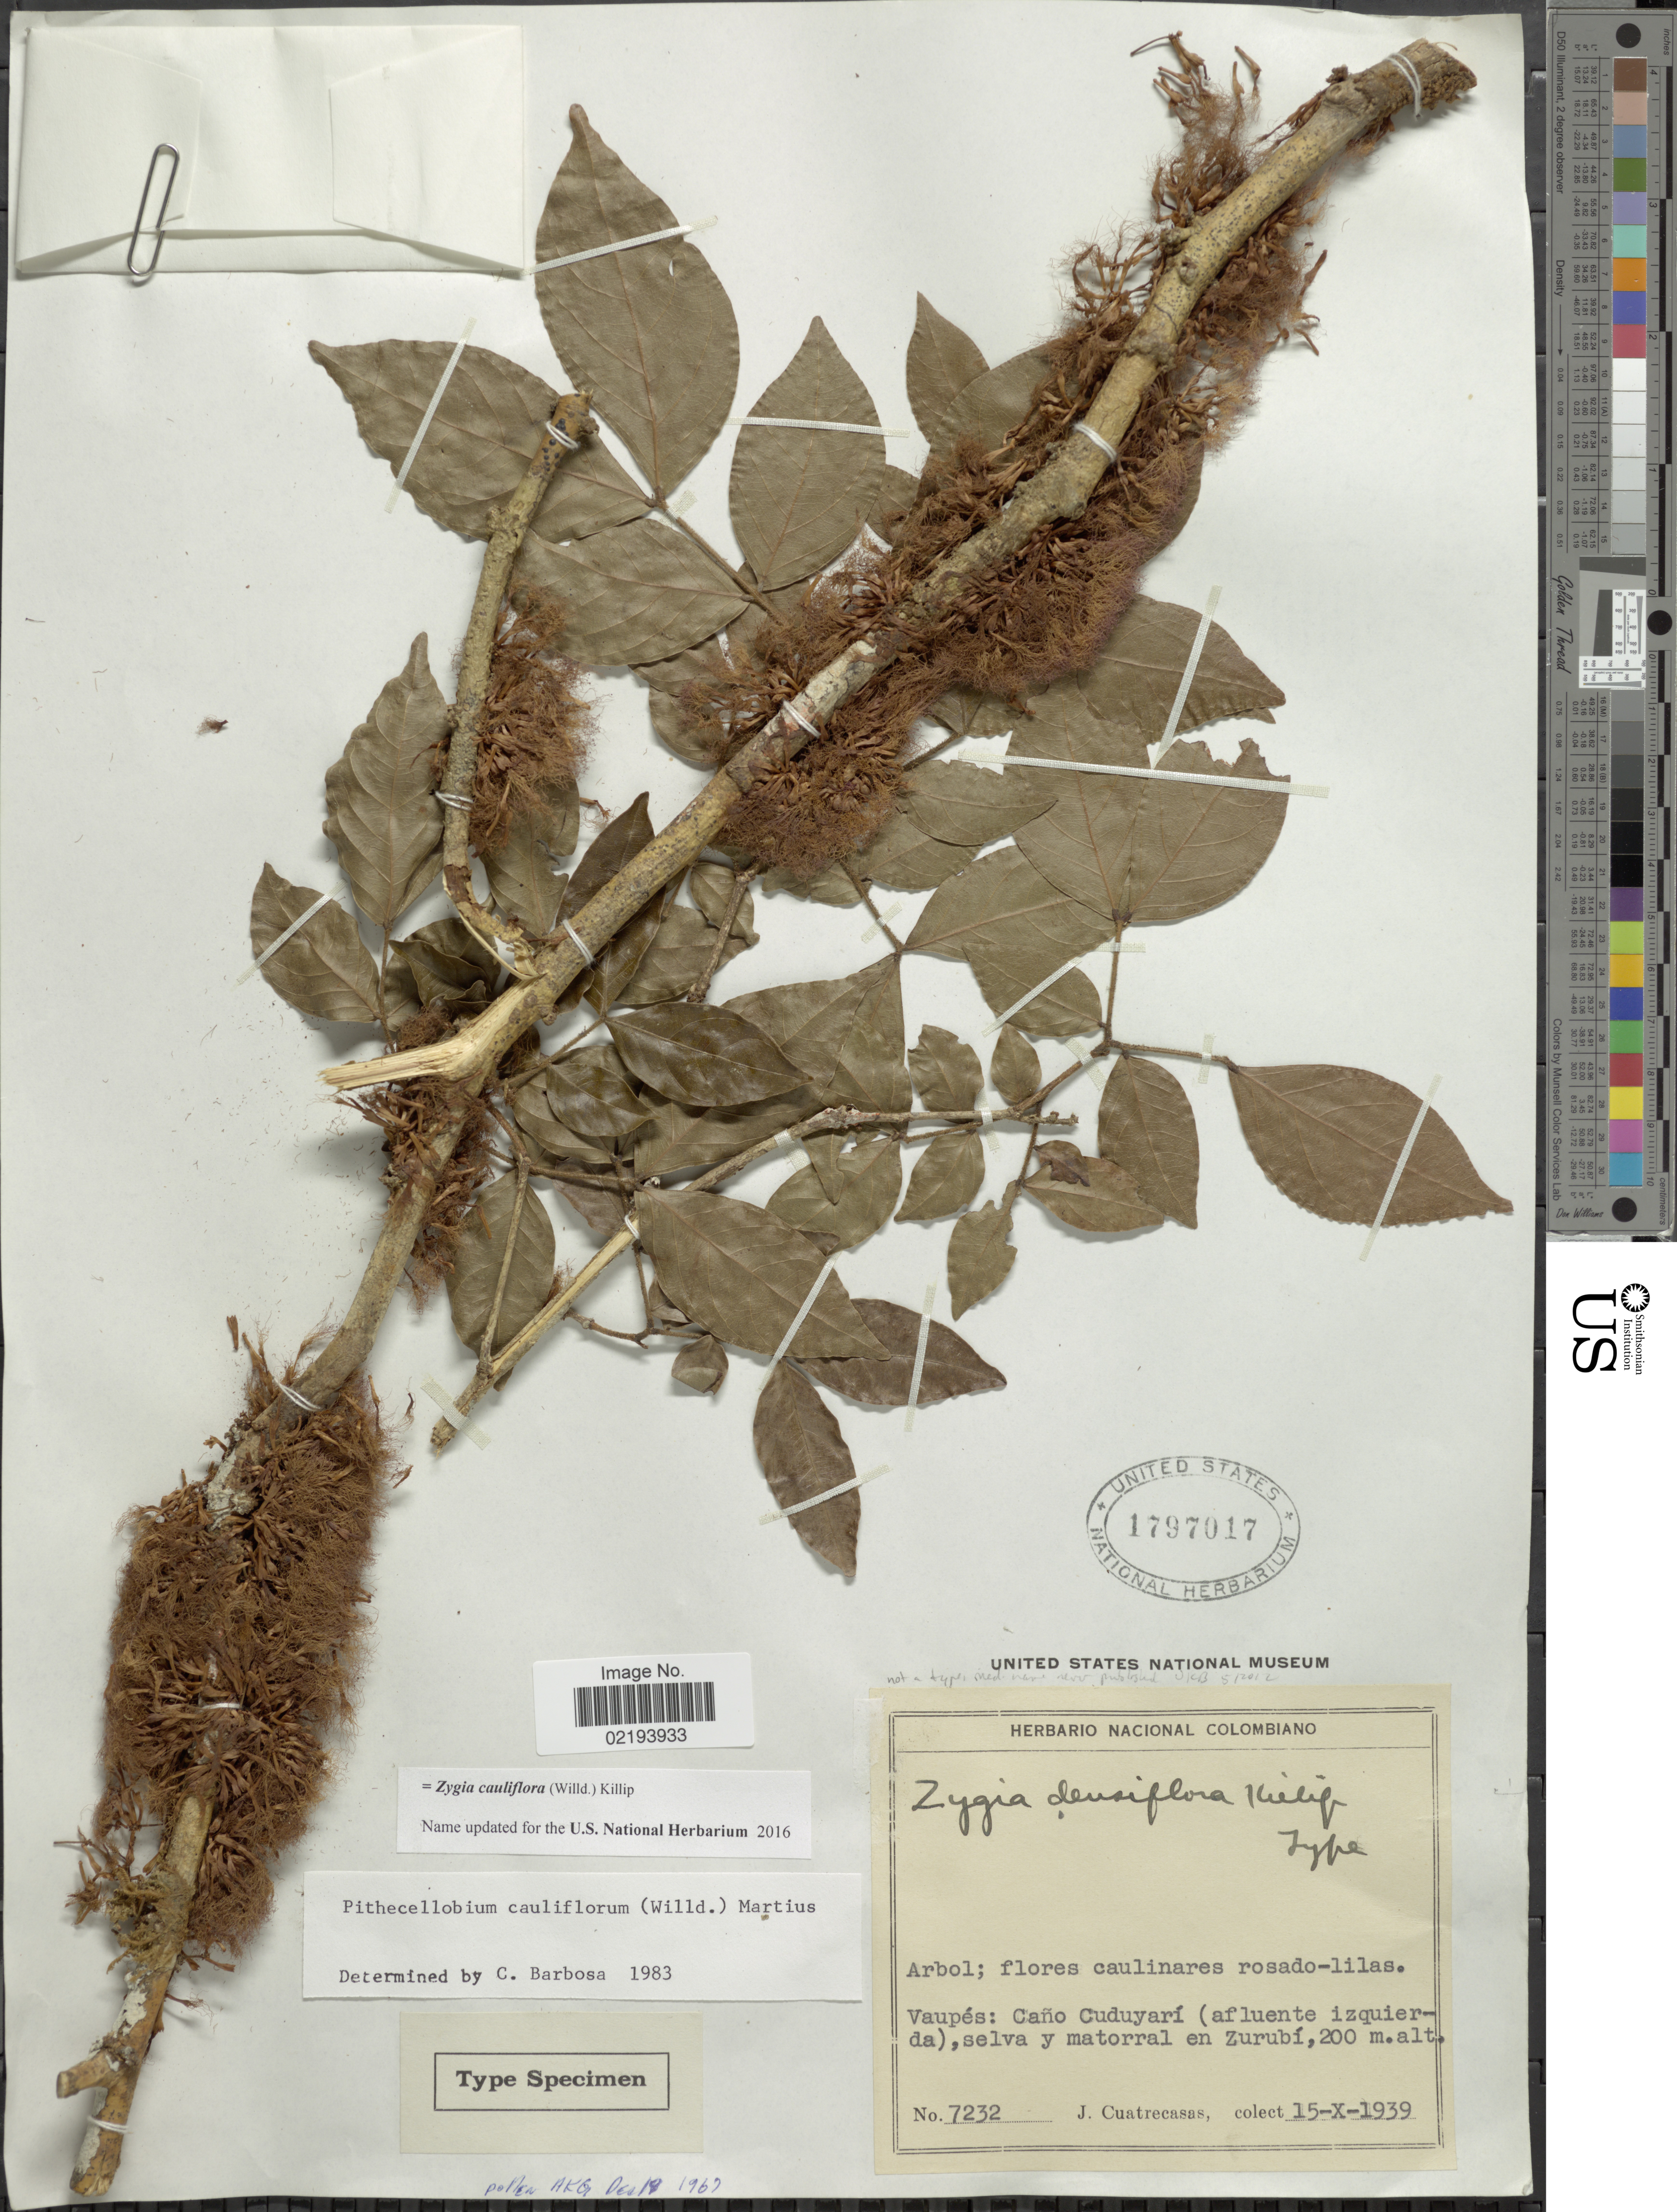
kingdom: Plantae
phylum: Tracheophyta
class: Magnoliopsida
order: Fabales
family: Fabaceae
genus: Zygia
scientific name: Zygia cauliflora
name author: (Willd.) Killip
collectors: J. Cuatrecasas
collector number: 7232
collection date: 1939-10-15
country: Colombia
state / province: Vaupés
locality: Caño Cuduyarí (afluente izquierda), selva y matorral en Zurubí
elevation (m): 200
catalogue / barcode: US 1797017